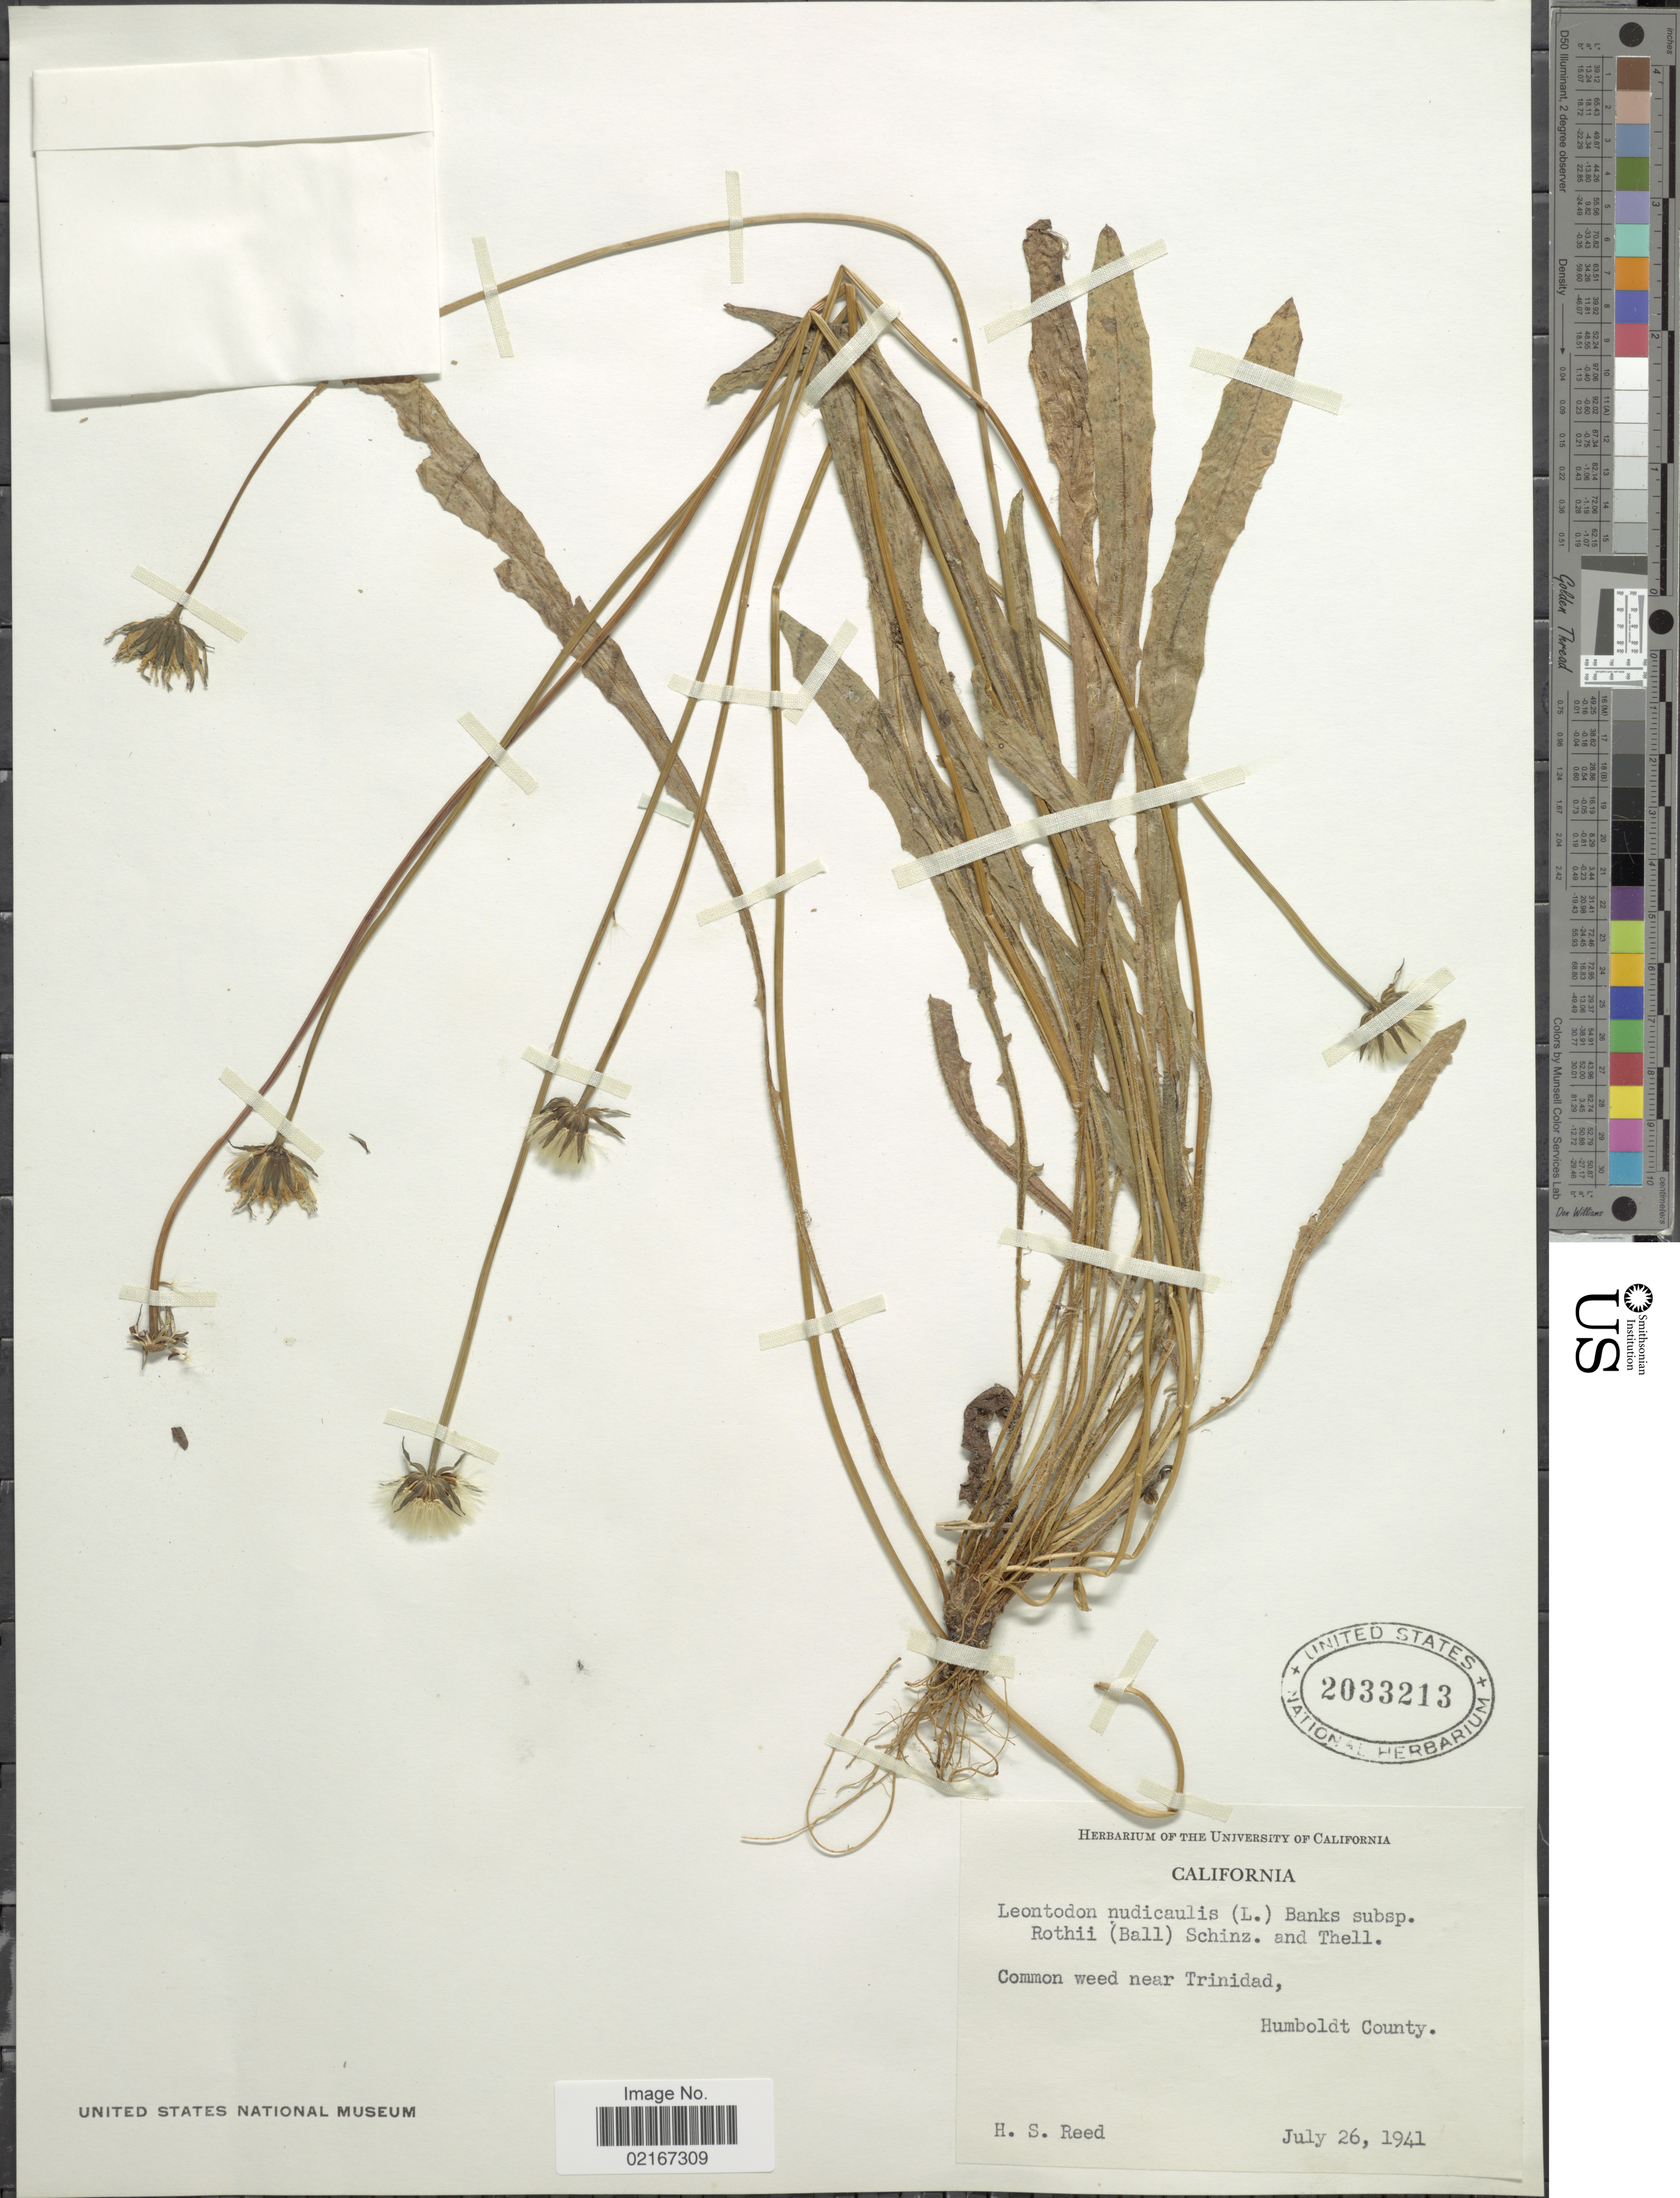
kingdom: Plantae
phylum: Tracheophyta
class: Magnoliopsida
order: Asterales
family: Asteraceae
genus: Leontodon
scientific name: Leontodon saxatilis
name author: Lam.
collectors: H. Reed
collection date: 1941-07-26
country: United States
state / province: California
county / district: Humboldt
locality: Near Trinidad, Humboldt County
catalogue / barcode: US 2033213